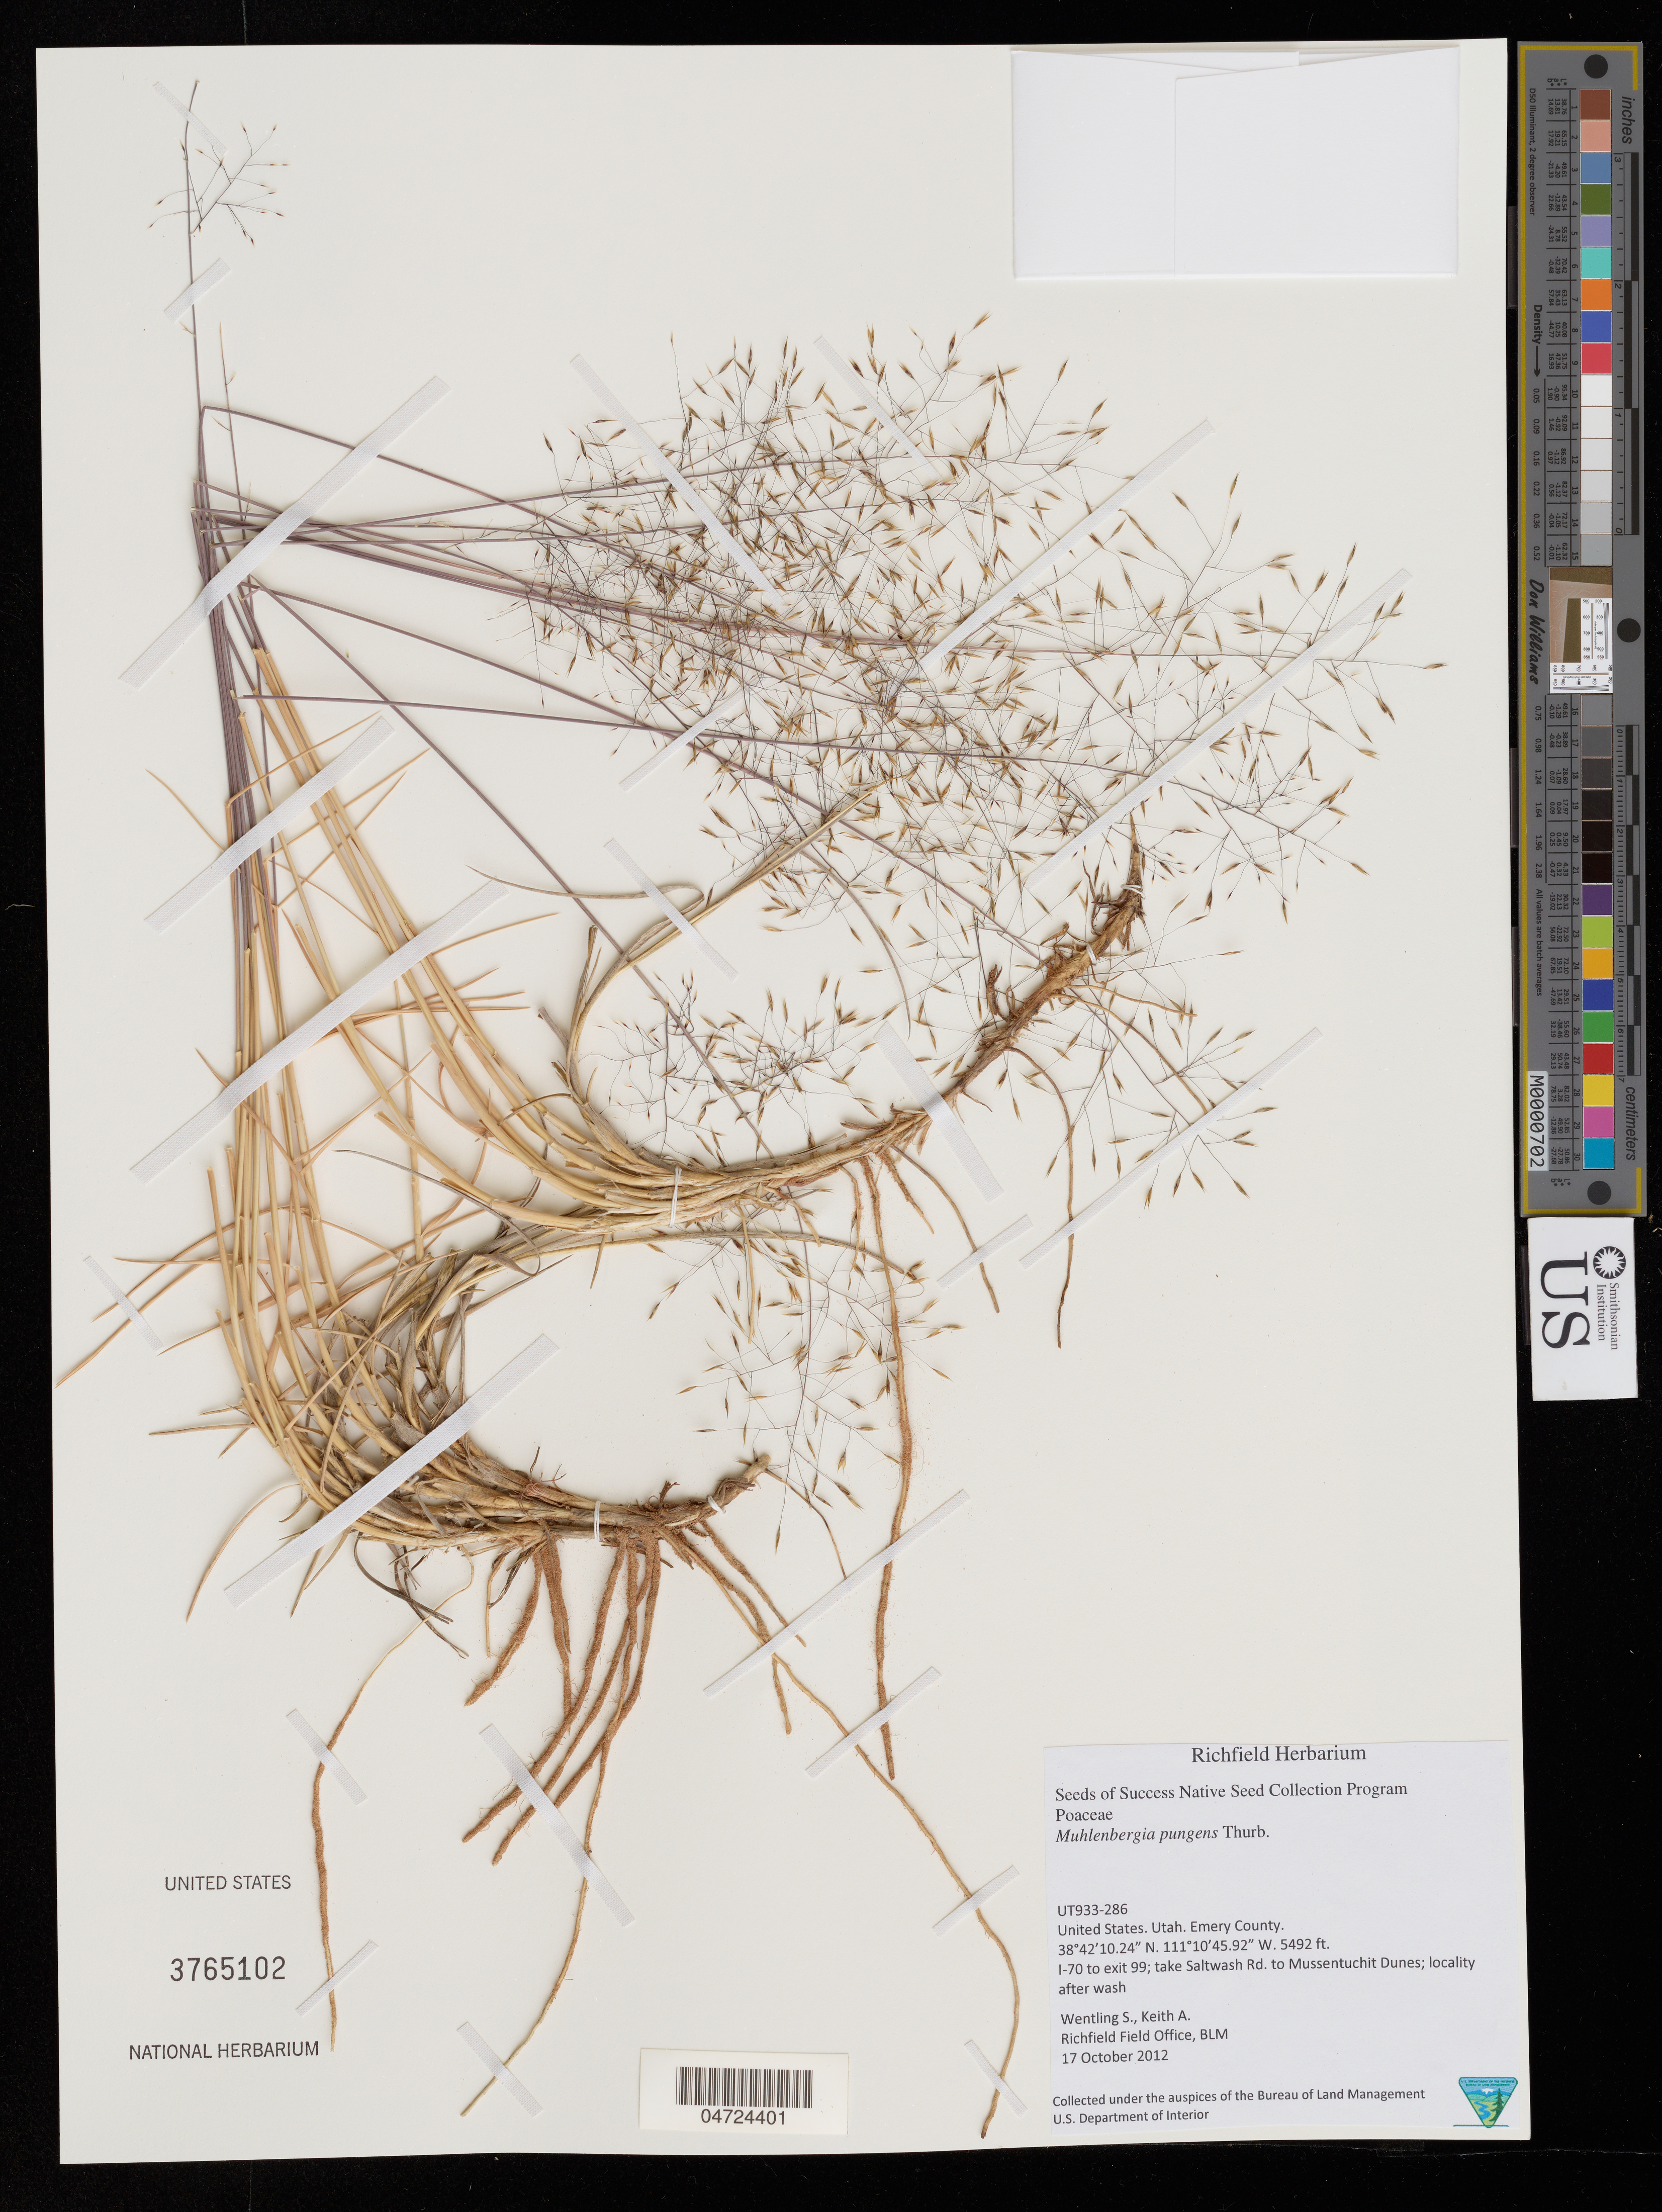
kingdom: Plantae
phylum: Tracheophyta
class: Liliopsida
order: Poales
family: Poaceae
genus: Muhlenbergia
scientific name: Muhlenbergia pungens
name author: Thurb. ex A. Gray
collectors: S. Wentling & A. Keith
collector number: UT933-286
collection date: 2012-10-17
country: United States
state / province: Utah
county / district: Emery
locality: Emery County. I-70 to exit 99; take Saltwash Rd. to Mussentuchit Dunes; locality after wash.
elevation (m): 1674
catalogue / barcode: US 3765102